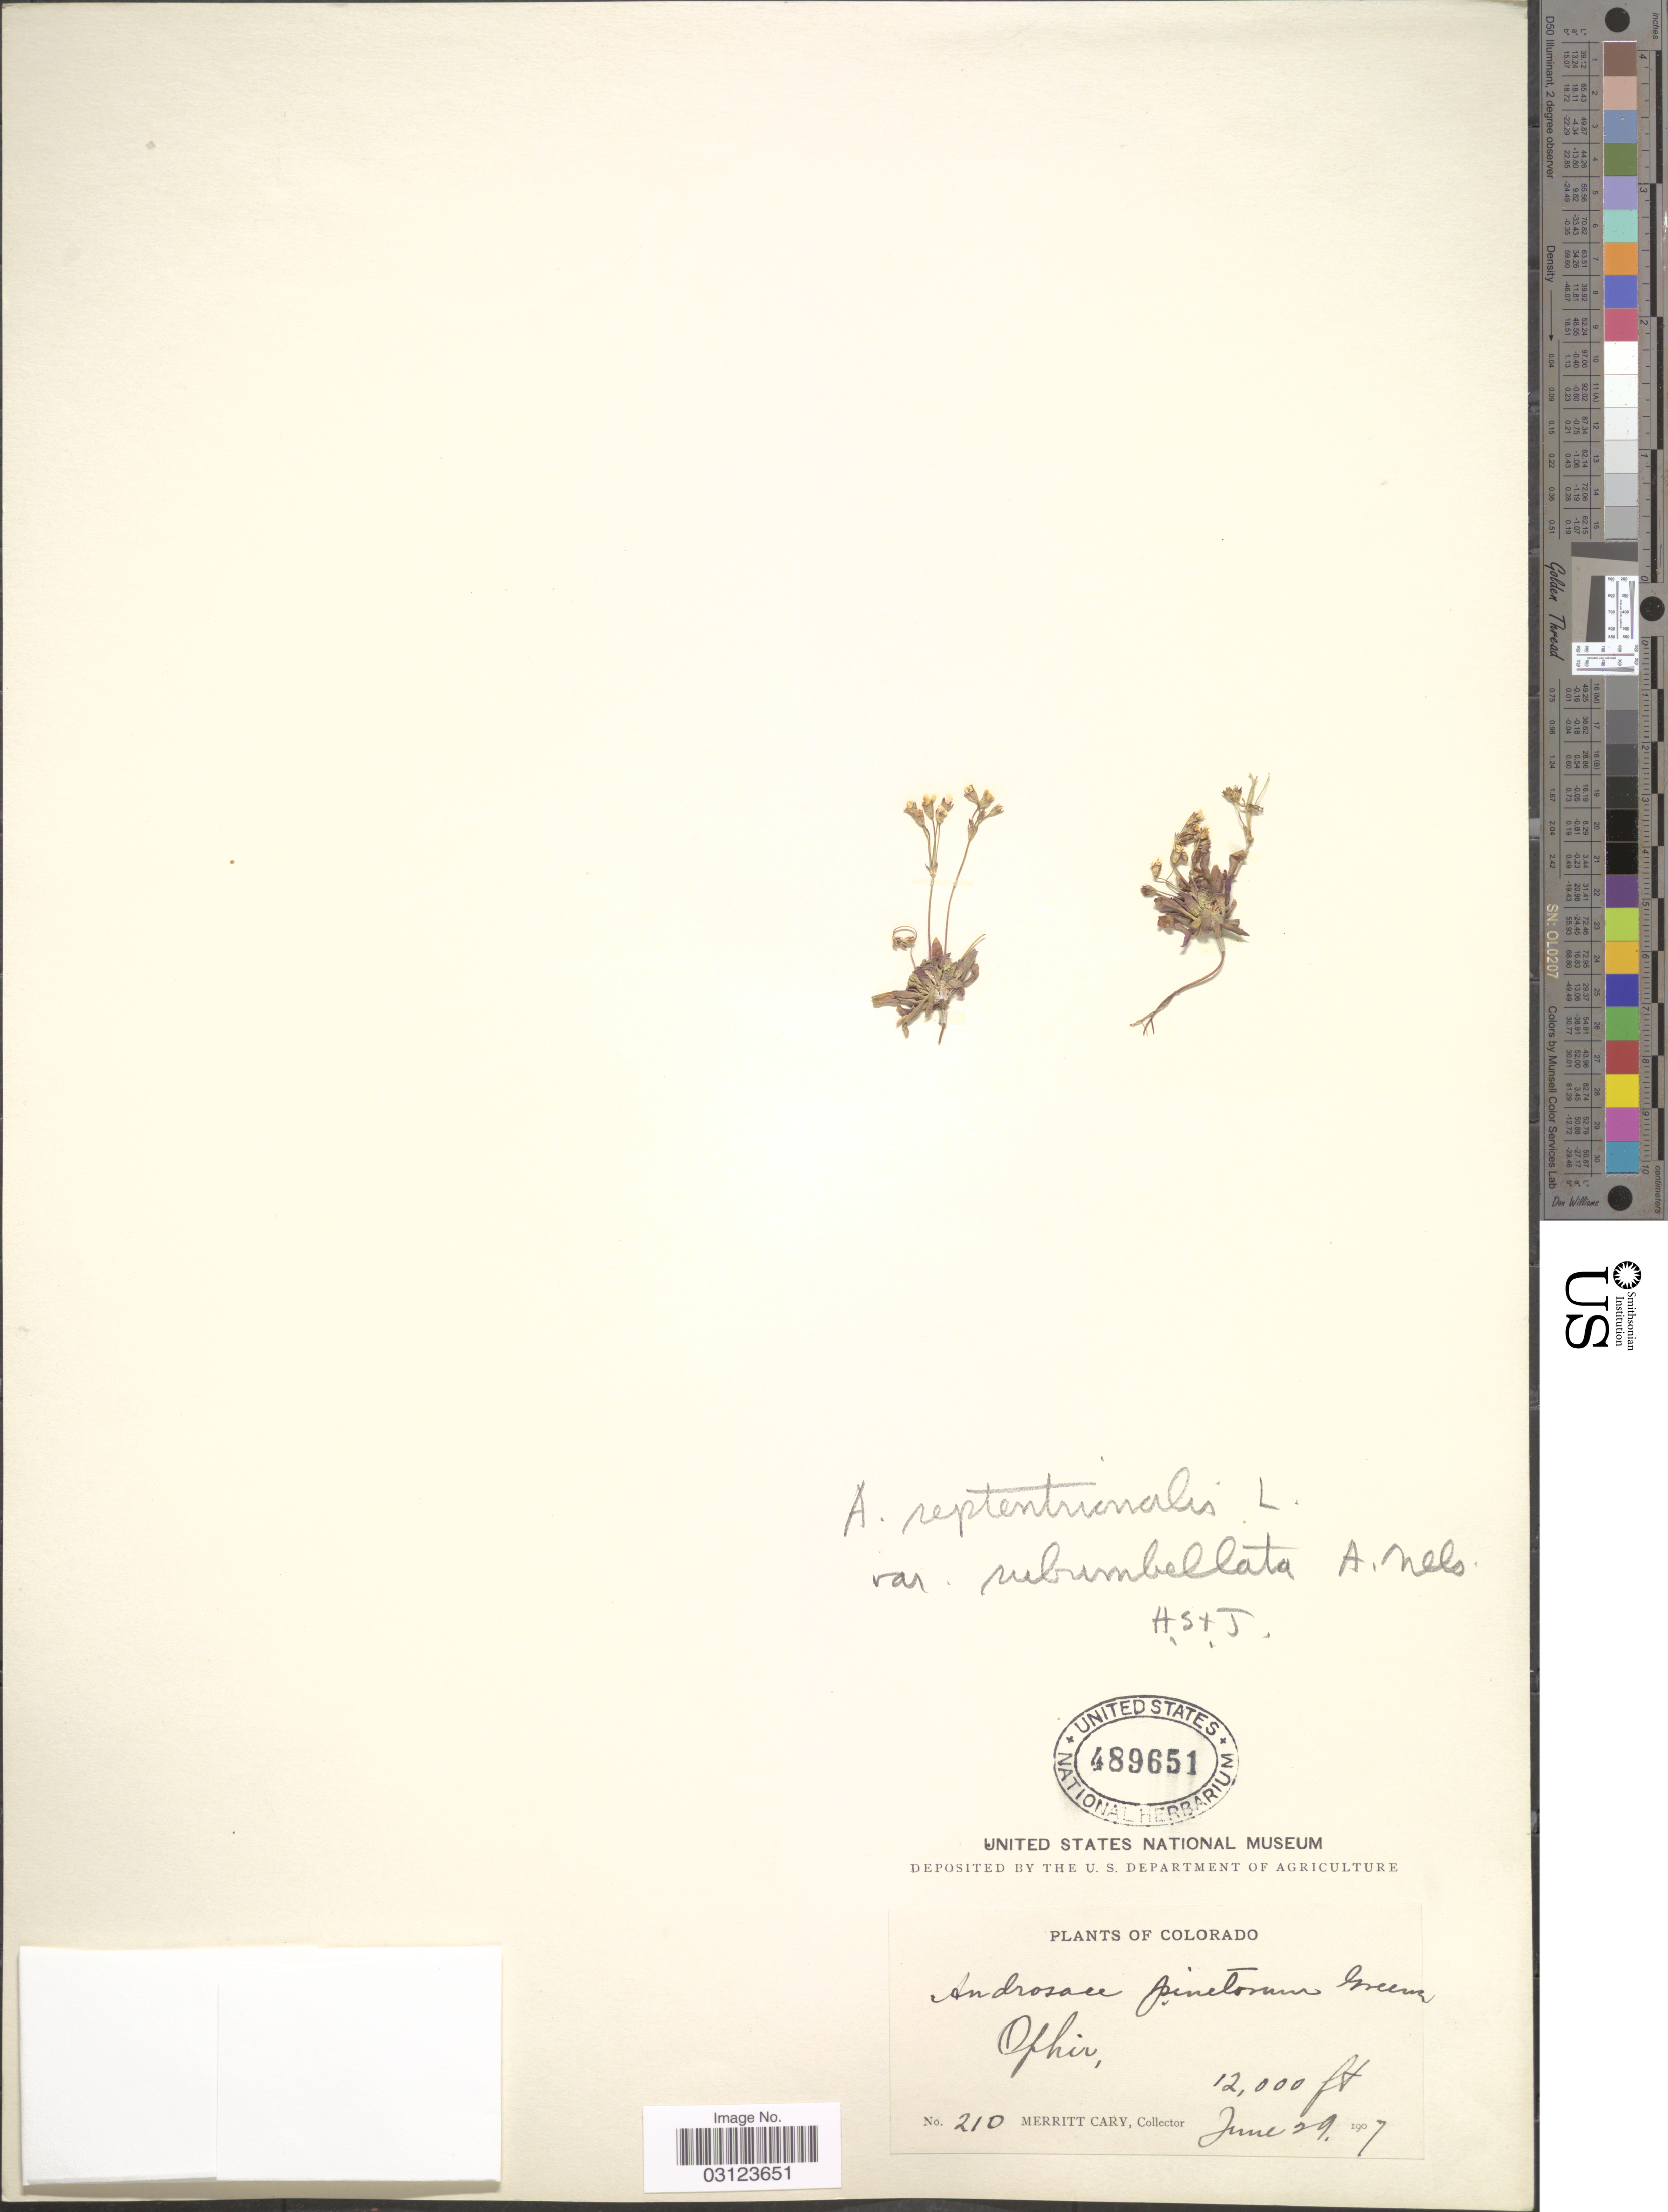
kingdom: Plantae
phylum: Tracheophyta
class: Magnoliopsida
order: Ericales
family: Primulaceae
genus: Androsace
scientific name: Androsace septentrionalis subsp. subumbellata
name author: (A. Nelson) G.T. Robbins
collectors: M. Cary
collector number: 210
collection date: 1907-06-29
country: United States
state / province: Colorado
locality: Ophir.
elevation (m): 3658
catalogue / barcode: US 489651